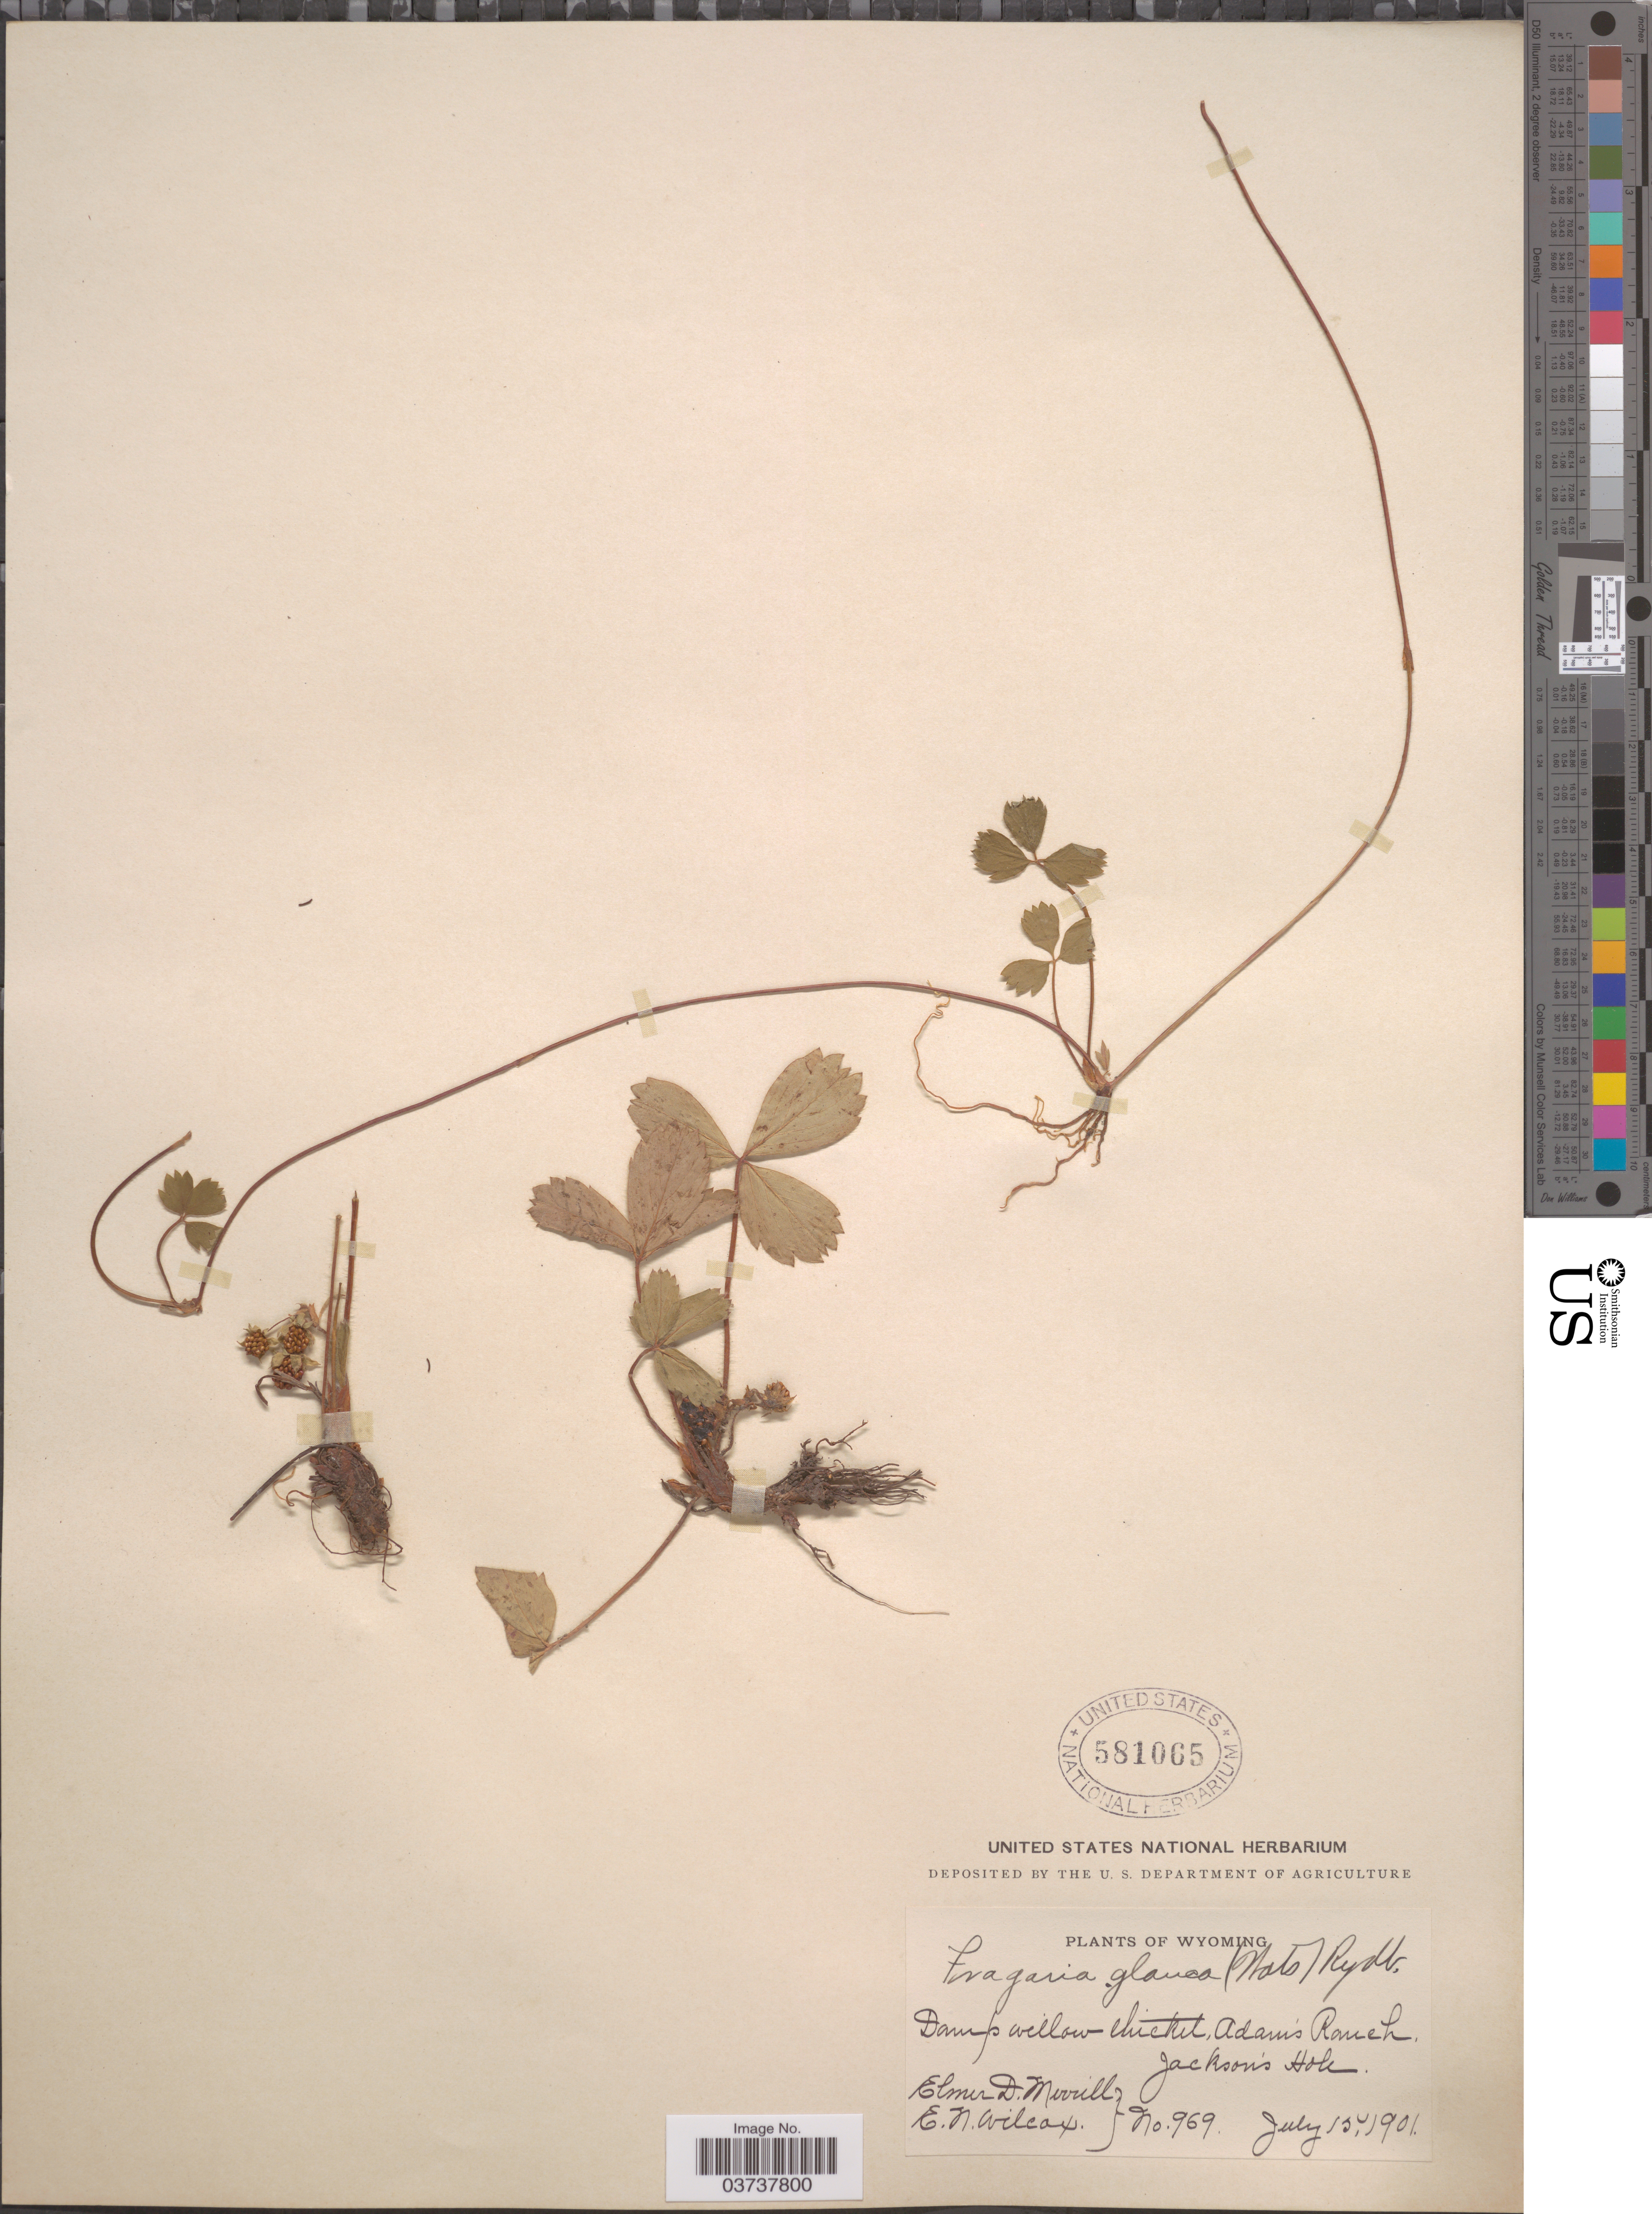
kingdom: Plantae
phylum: Tracheophyta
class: Magnoliopsida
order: Rosales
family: Rosaceae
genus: Fragaria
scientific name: Fragaria virginiana subsp. glauca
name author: (S. Watson) Staudt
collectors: E. D. Merrill & E. Wilcox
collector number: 969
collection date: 1901-07-15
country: United States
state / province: Wyoming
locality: Adam's Ranch. Jackson's Hole.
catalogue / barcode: US 581065